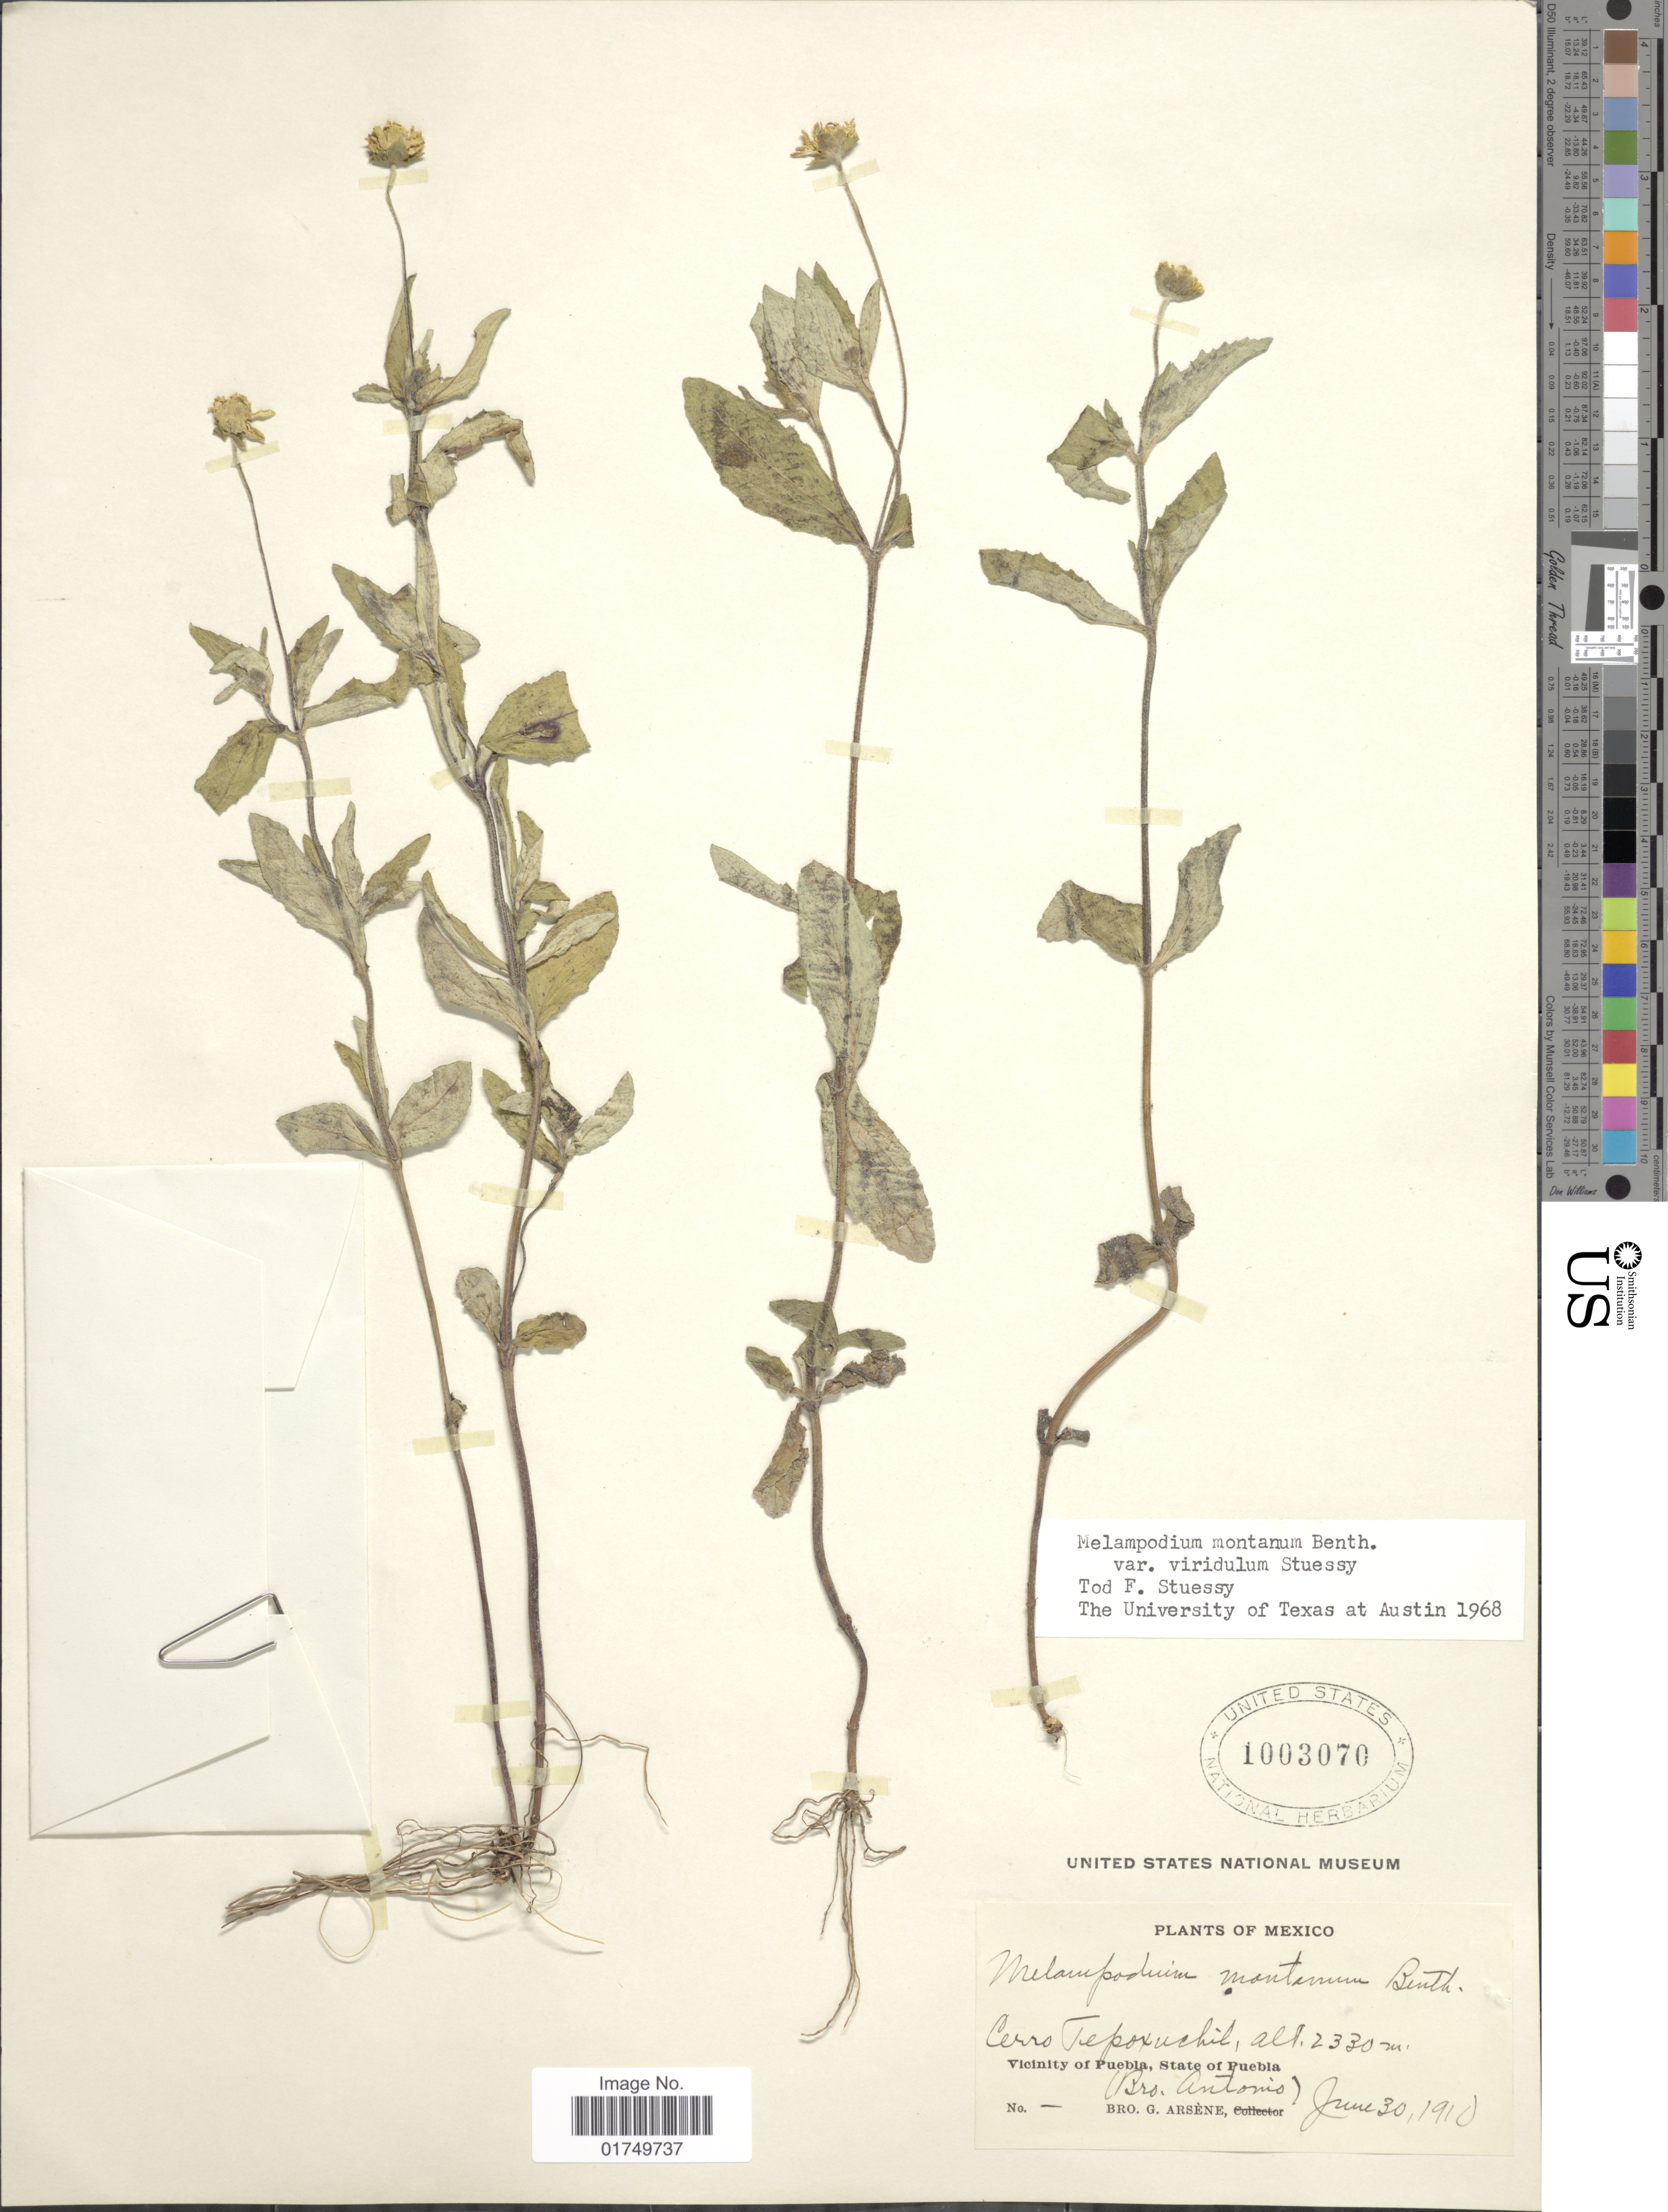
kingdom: Plantae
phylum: Tracheophyta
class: Magnoliopsida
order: Asterales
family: Asteraceae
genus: Melampodium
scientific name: Melampodium montanum var. viridulum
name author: Stuessy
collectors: B. Antonio & Bro. G. Arsène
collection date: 1910-06-30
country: Mexico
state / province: Puebla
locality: Cerro Tepoxuchil. Vicinity of Puebla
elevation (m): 2330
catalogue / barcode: US 1003070